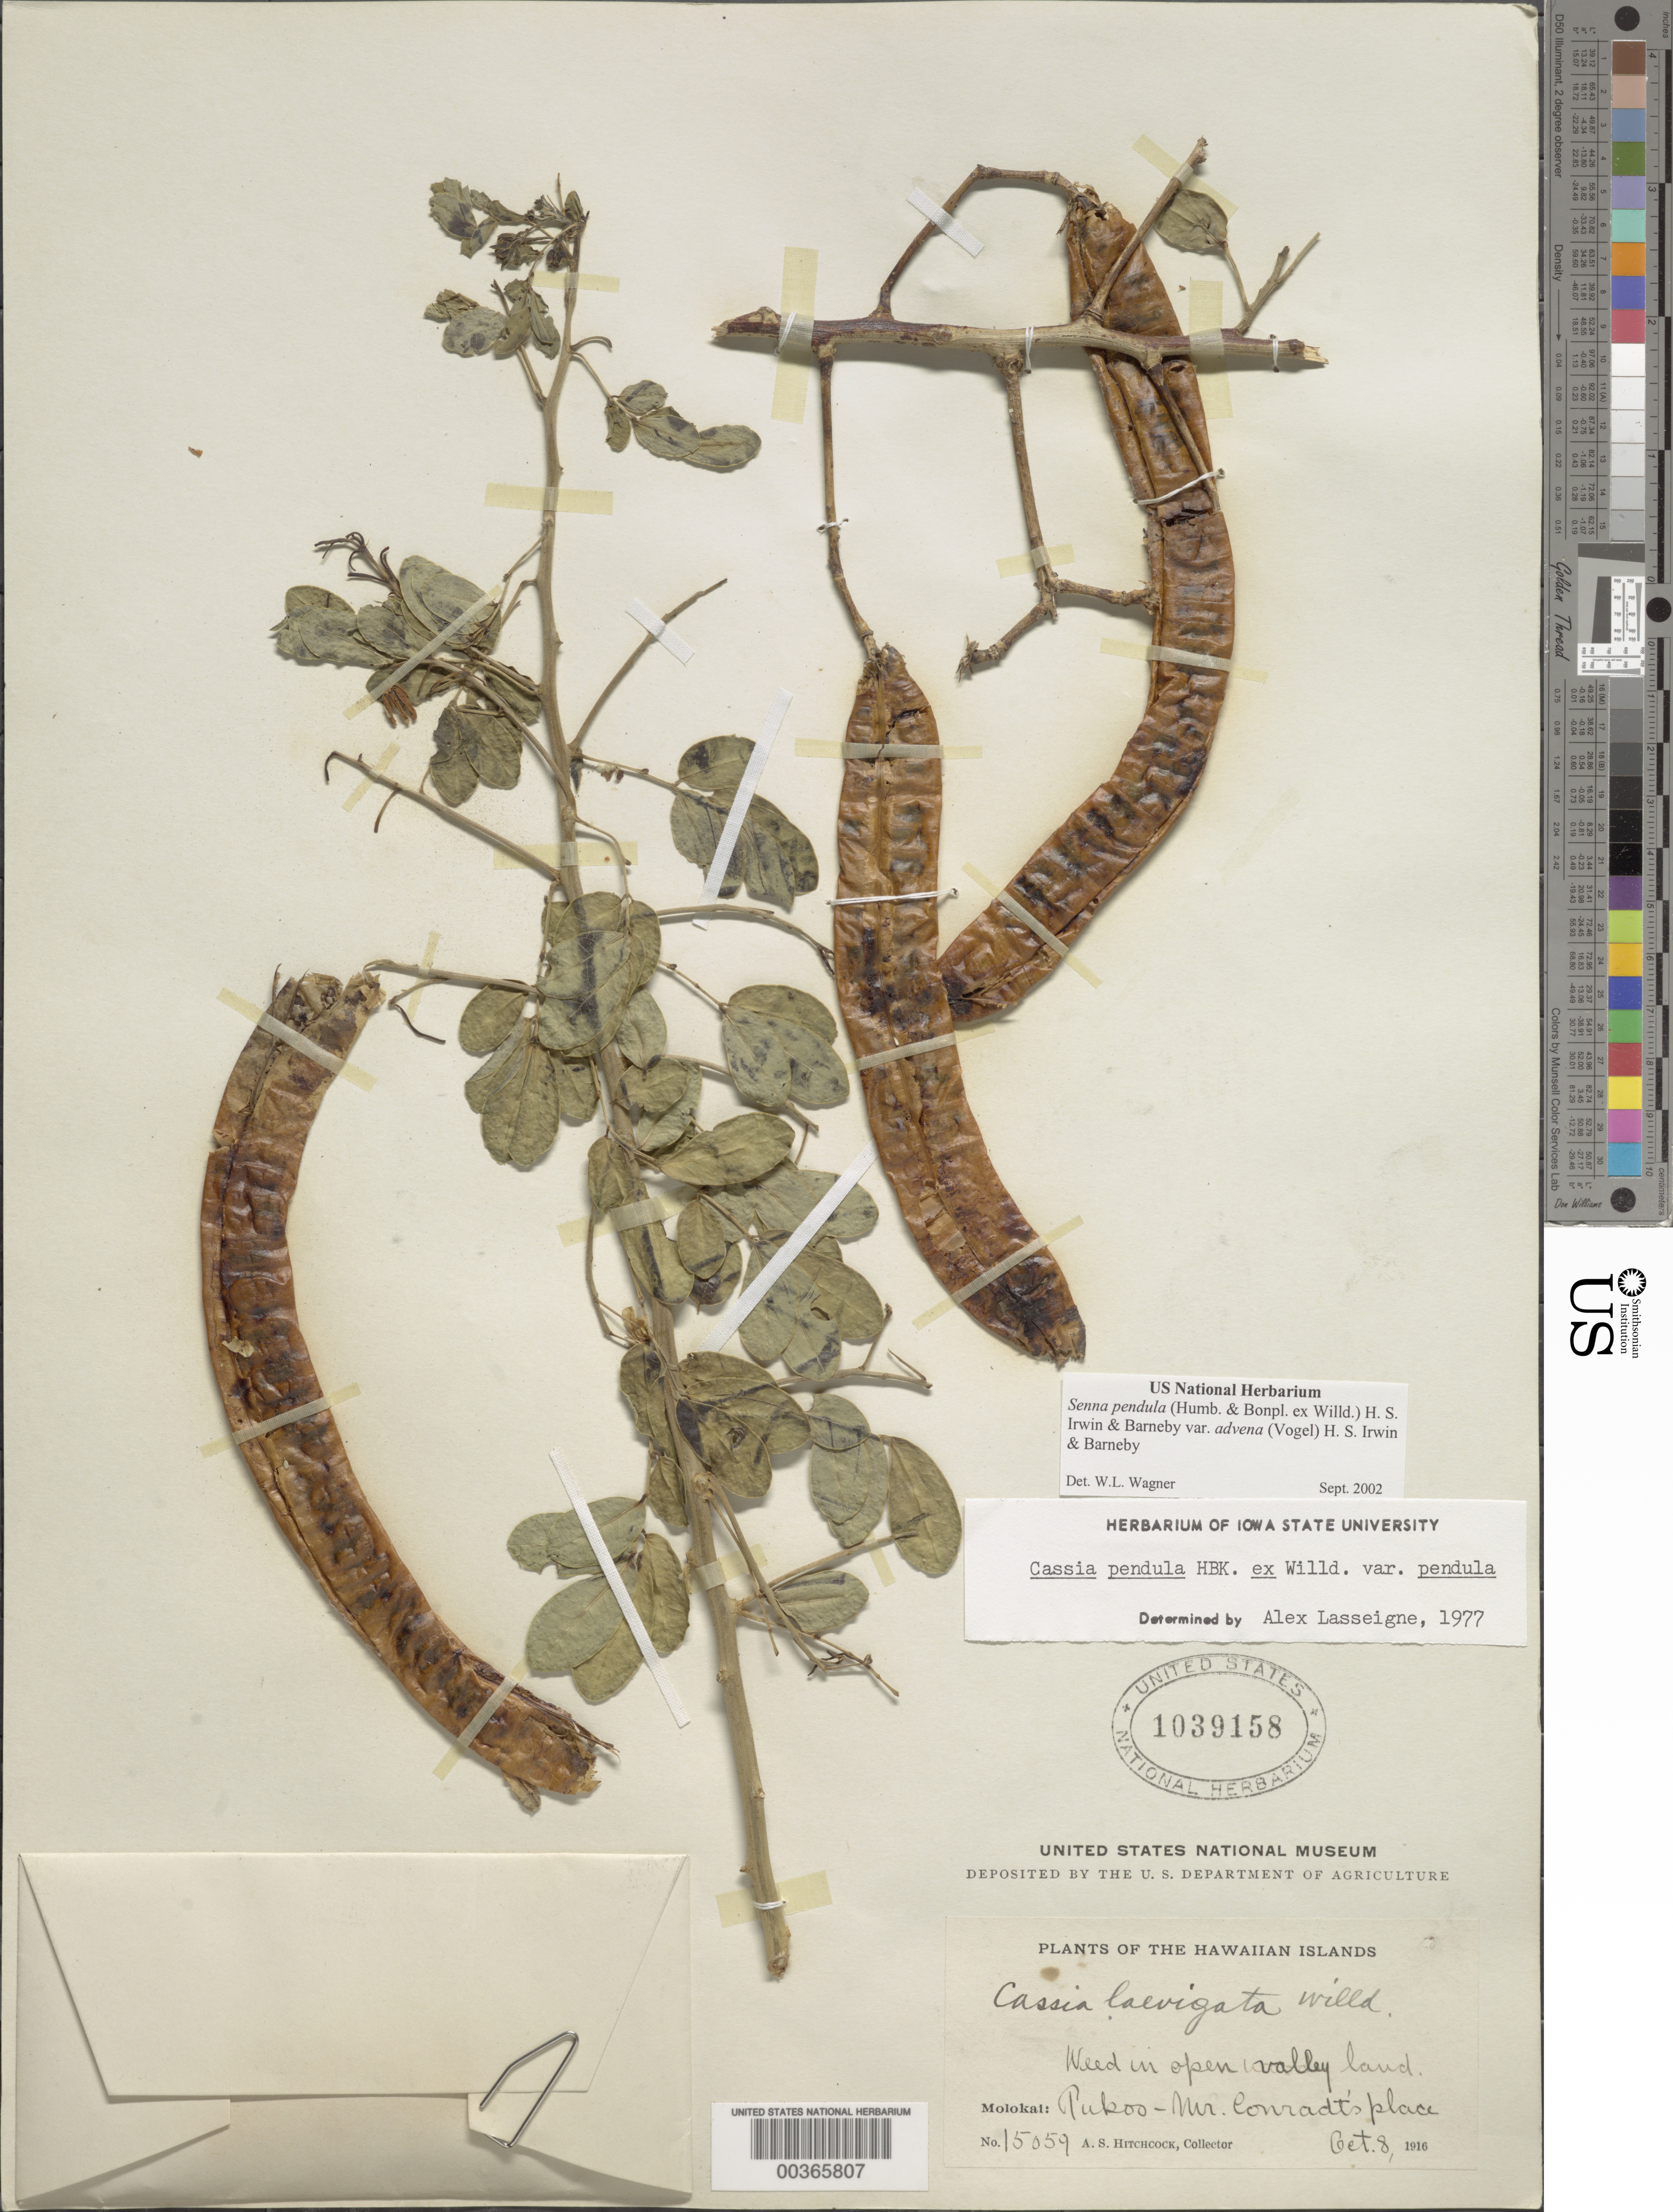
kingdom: Plantae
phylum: Tracheophyta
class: Magnoliopsida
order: Fabales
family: Fabaceae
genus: Senna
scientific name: Senna pendula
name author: (Humb. & Bonpl. ex Willd.) H.S. Irwin & Barneby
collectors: A. S. Hitchcock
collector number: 15059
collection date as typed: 08 Oct 1916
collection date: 1916-10-08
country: United States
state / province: Hawaii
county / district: Maui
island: Moloka'i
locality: Pukoo- mr. conradt's place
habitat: In open valley land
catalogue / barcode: US 1039158